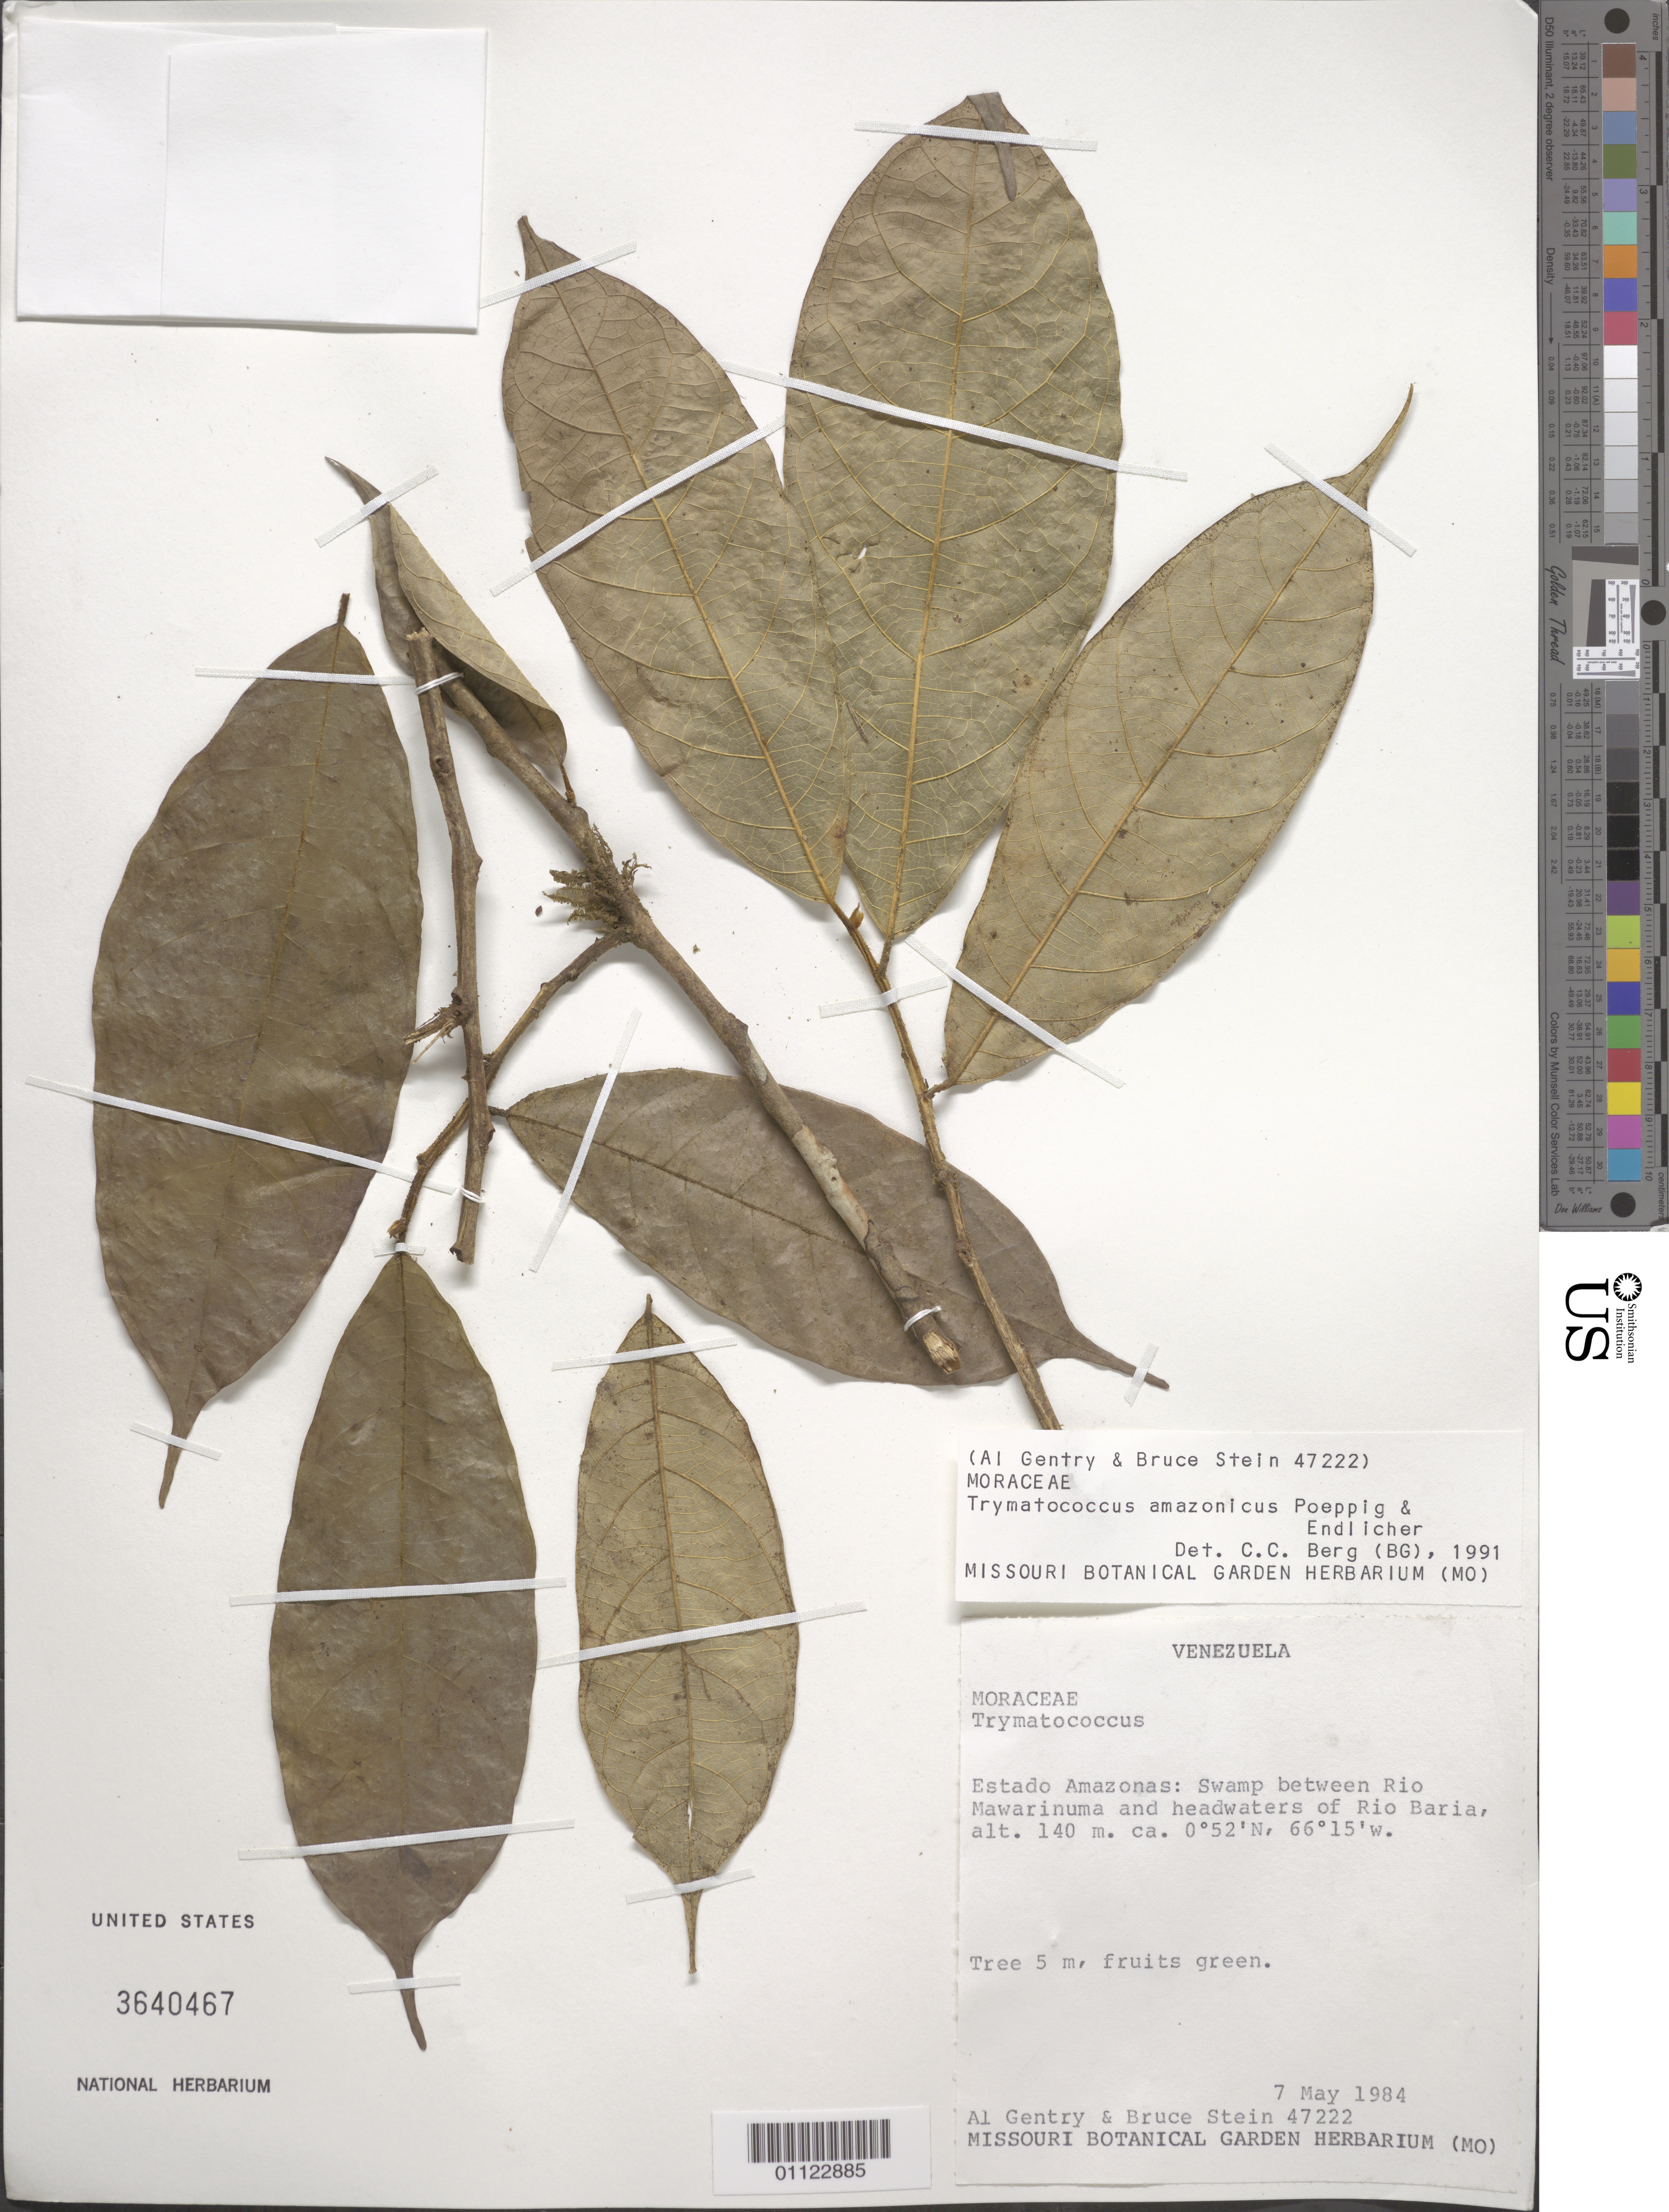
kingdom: Plantae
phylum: Tracheophyta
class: Magnoliopsida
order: Rosales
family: Moraceae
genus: Brosimum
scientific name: Brosimum amazonicum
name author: (Poepp. & Endl.) E. M. Gardner & Zerega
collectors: A. H. Gentry & B. Stein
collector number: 47222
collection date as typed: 7-May-84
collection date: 1984-05-07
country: Venezuela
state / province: Amazonas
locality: Río Mawarinuma to headwaters of Río Baria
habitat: Swamp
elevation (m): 140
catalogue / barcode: US 3640467